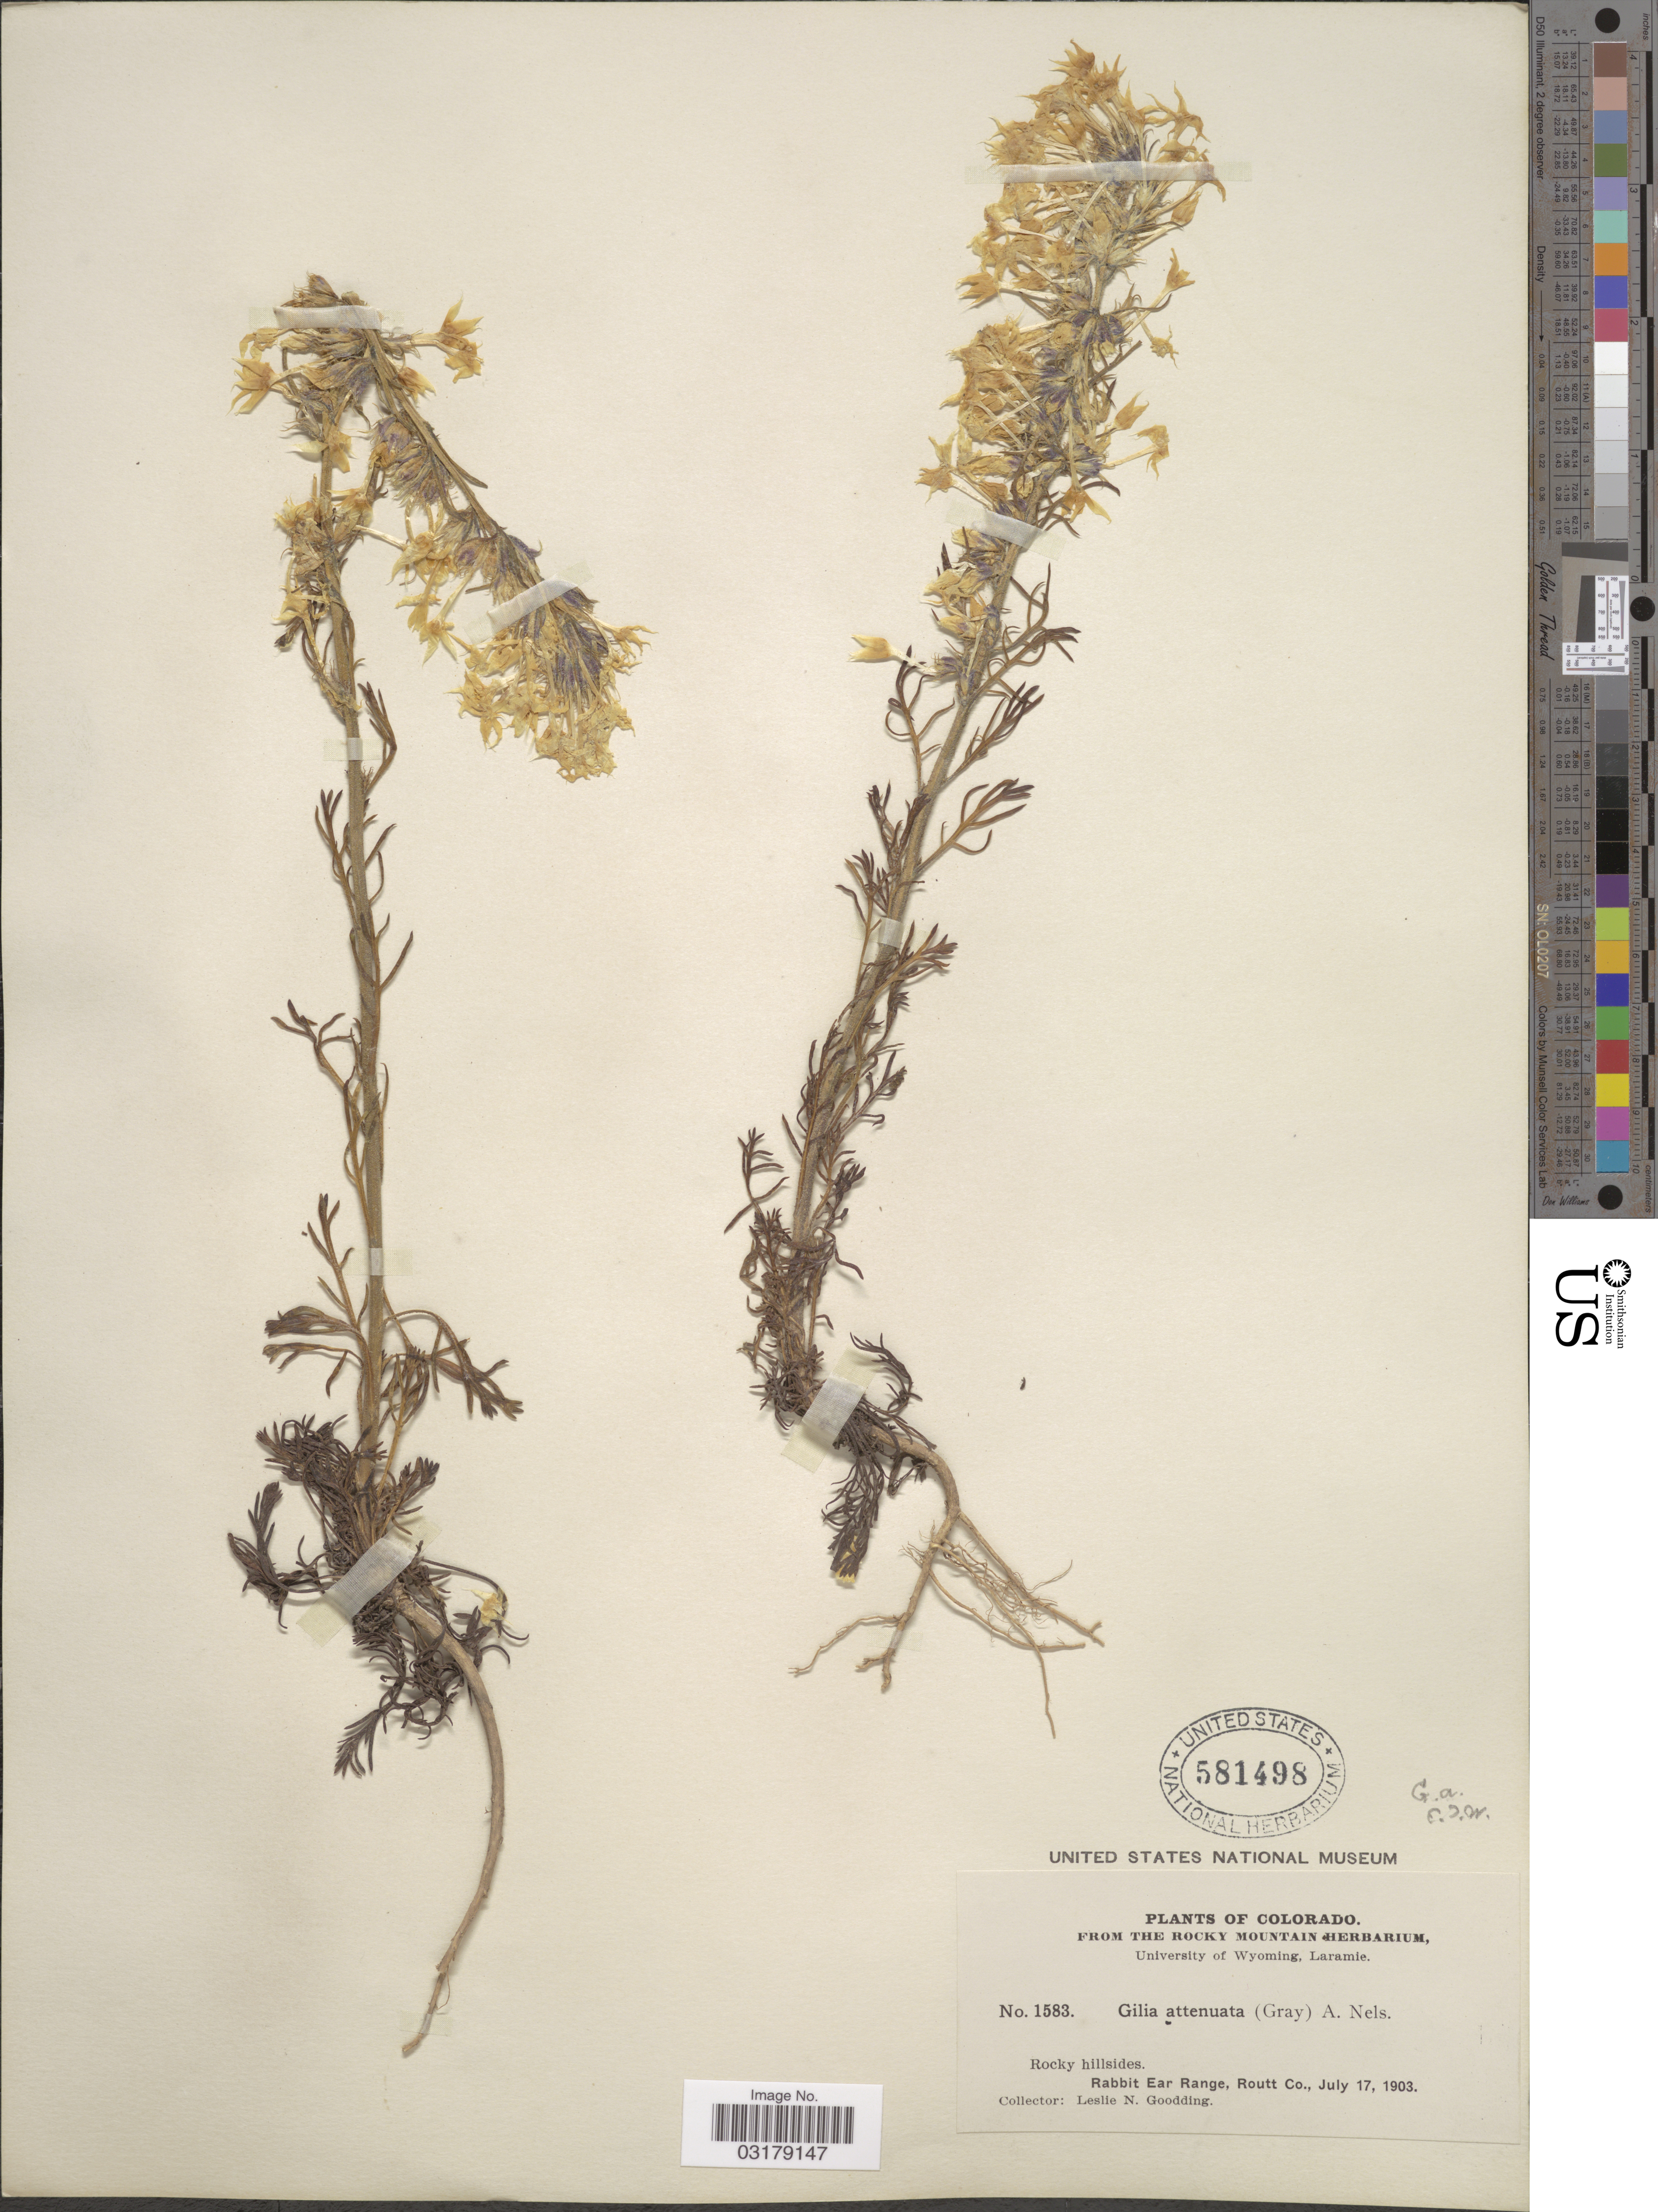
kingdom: Plantae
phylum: Tracheophyta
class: Magnoliopsida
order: Ericales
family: Polemoniaceae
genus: Ipomopsis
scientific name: Ipomopsis aggregata subsp. attenuata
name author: (A. Gray) V.E. Grant & A.D. Grant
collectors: L. N. Goodding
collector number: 1583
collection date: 1903-07-17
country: United States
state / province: Colorado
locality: Rocky hillsides. Rabbit Ear Range, Routt Co.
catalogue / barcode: US 581498